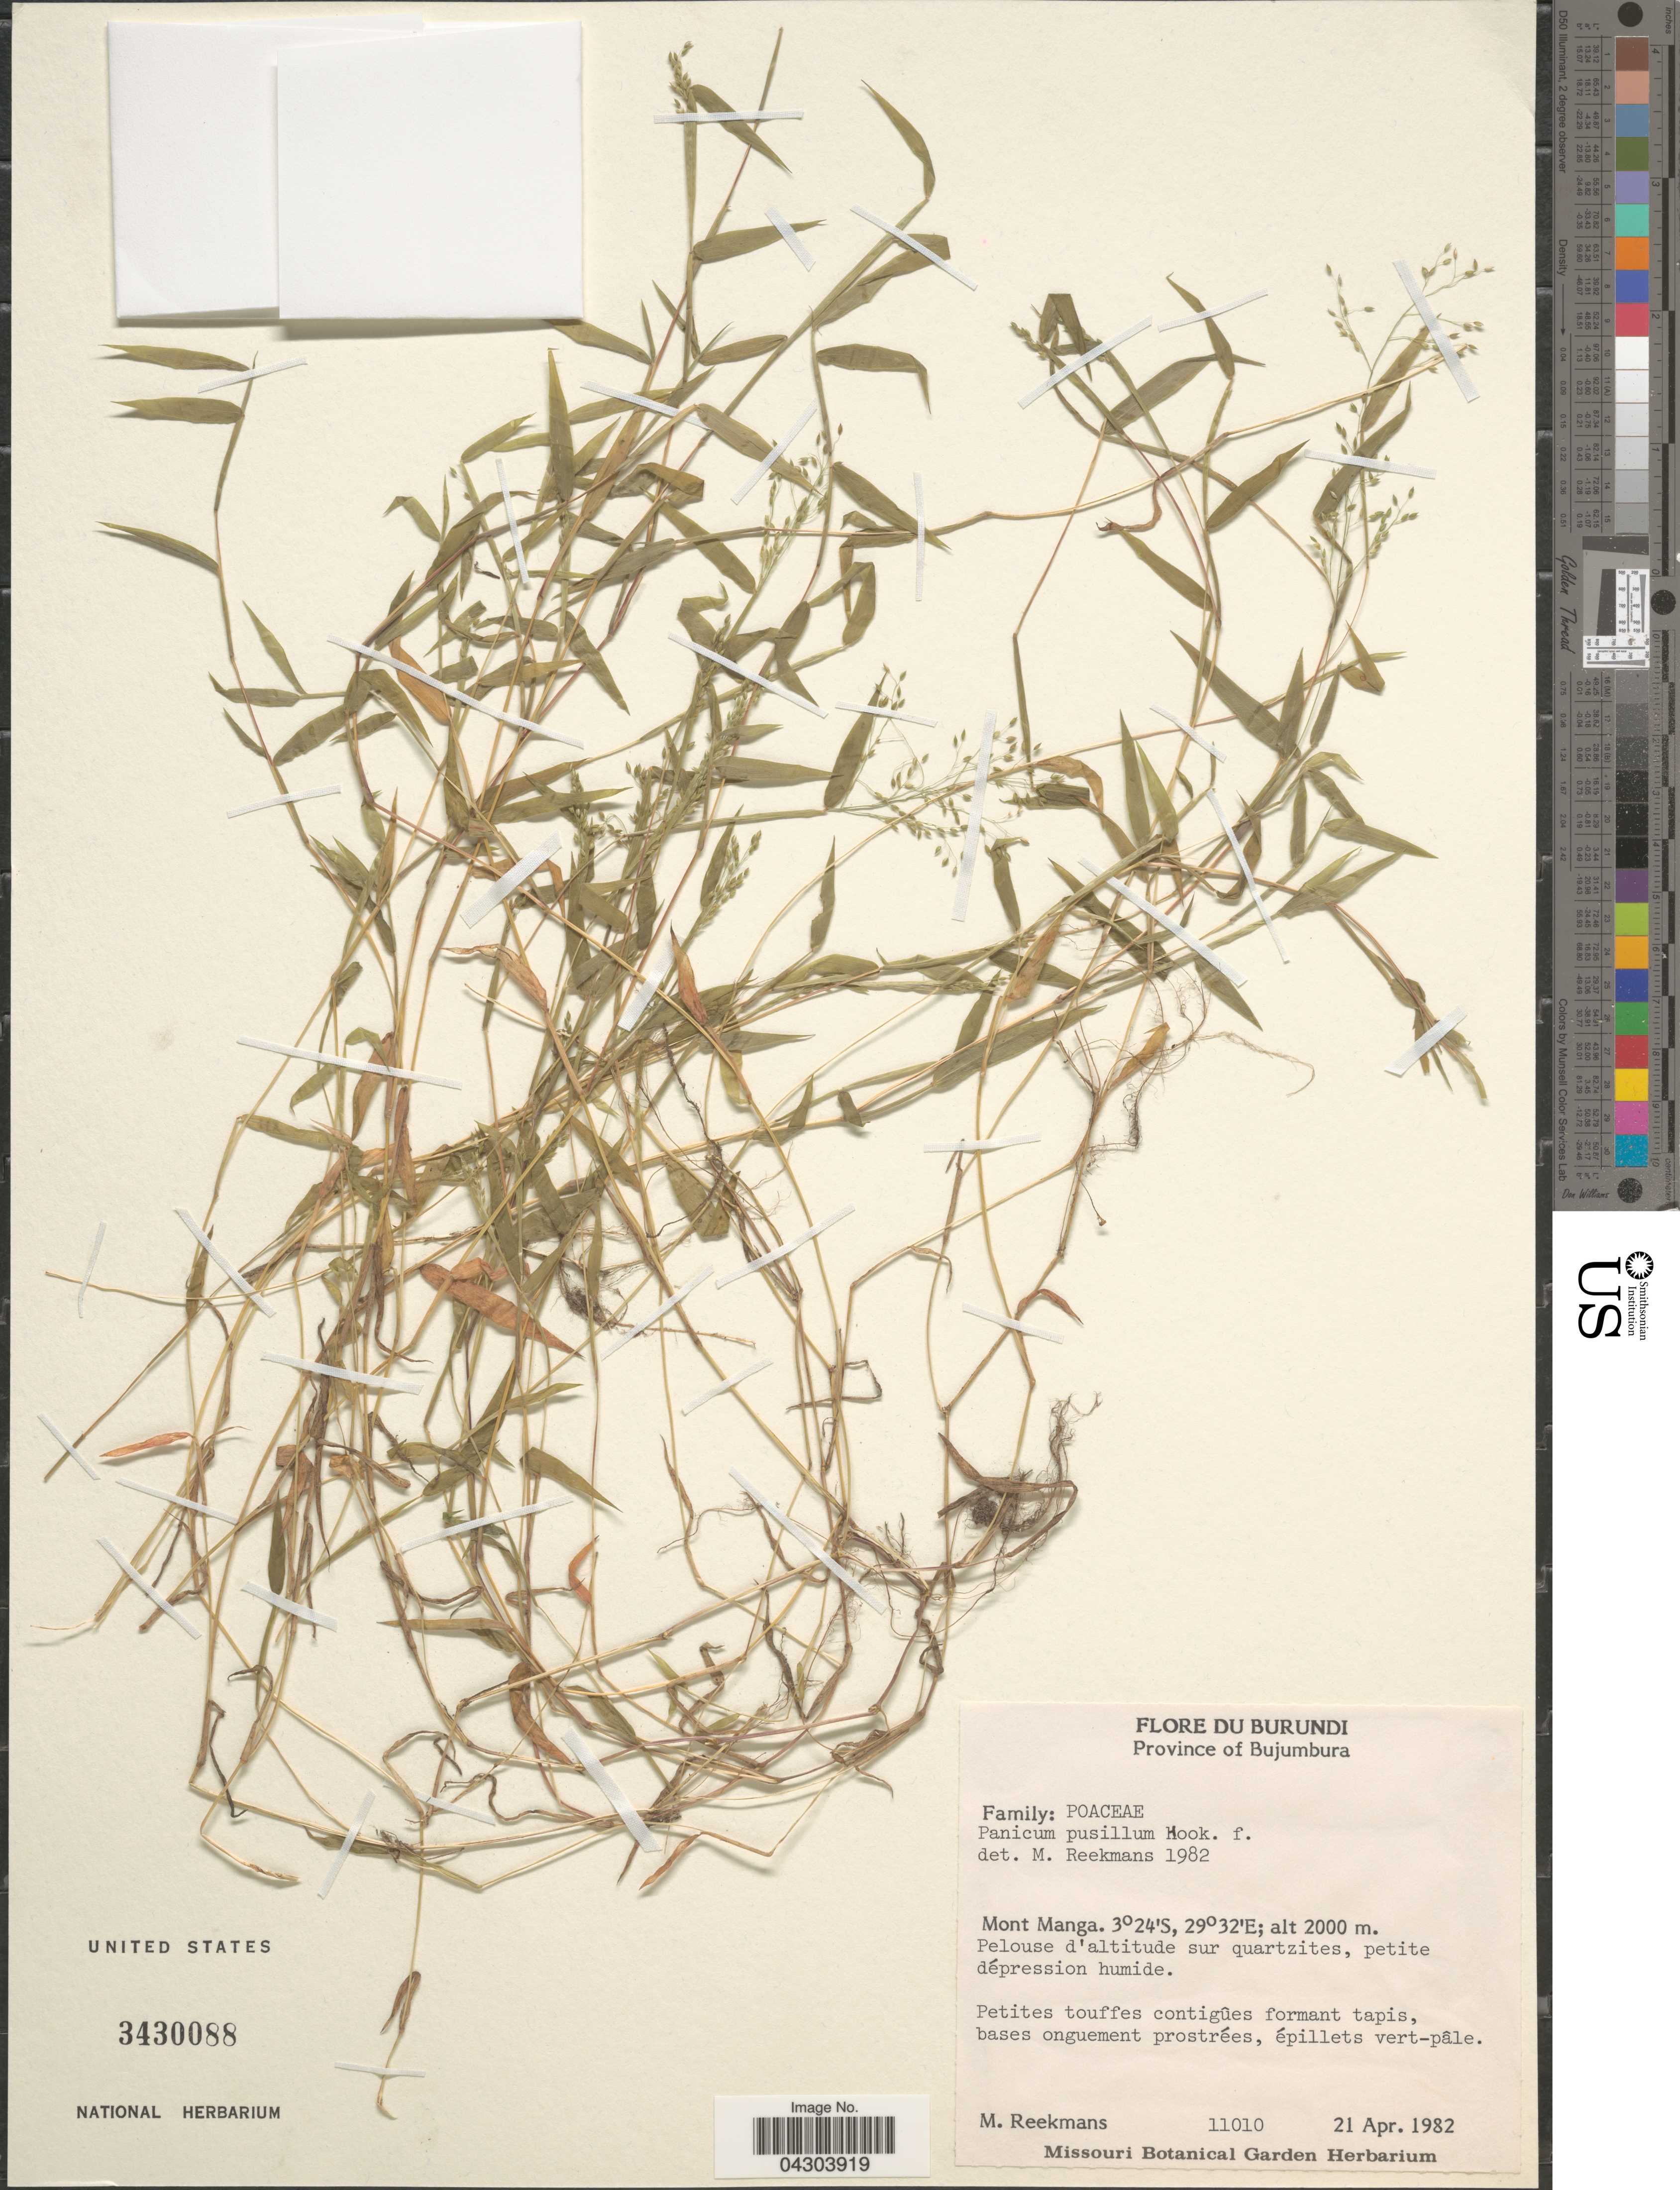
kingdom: Plantae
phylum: Tracheophyta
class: Liliopsida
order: Poales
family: Poaceae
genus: Panicum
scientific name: Panicum pusillum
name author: Hook. f.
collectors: M. Reekmans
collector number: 11010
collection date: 1982-04-21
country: Burundi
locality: Province of Bujumbura. Mont. Manga.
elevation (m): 2000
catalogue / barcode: US 3430088